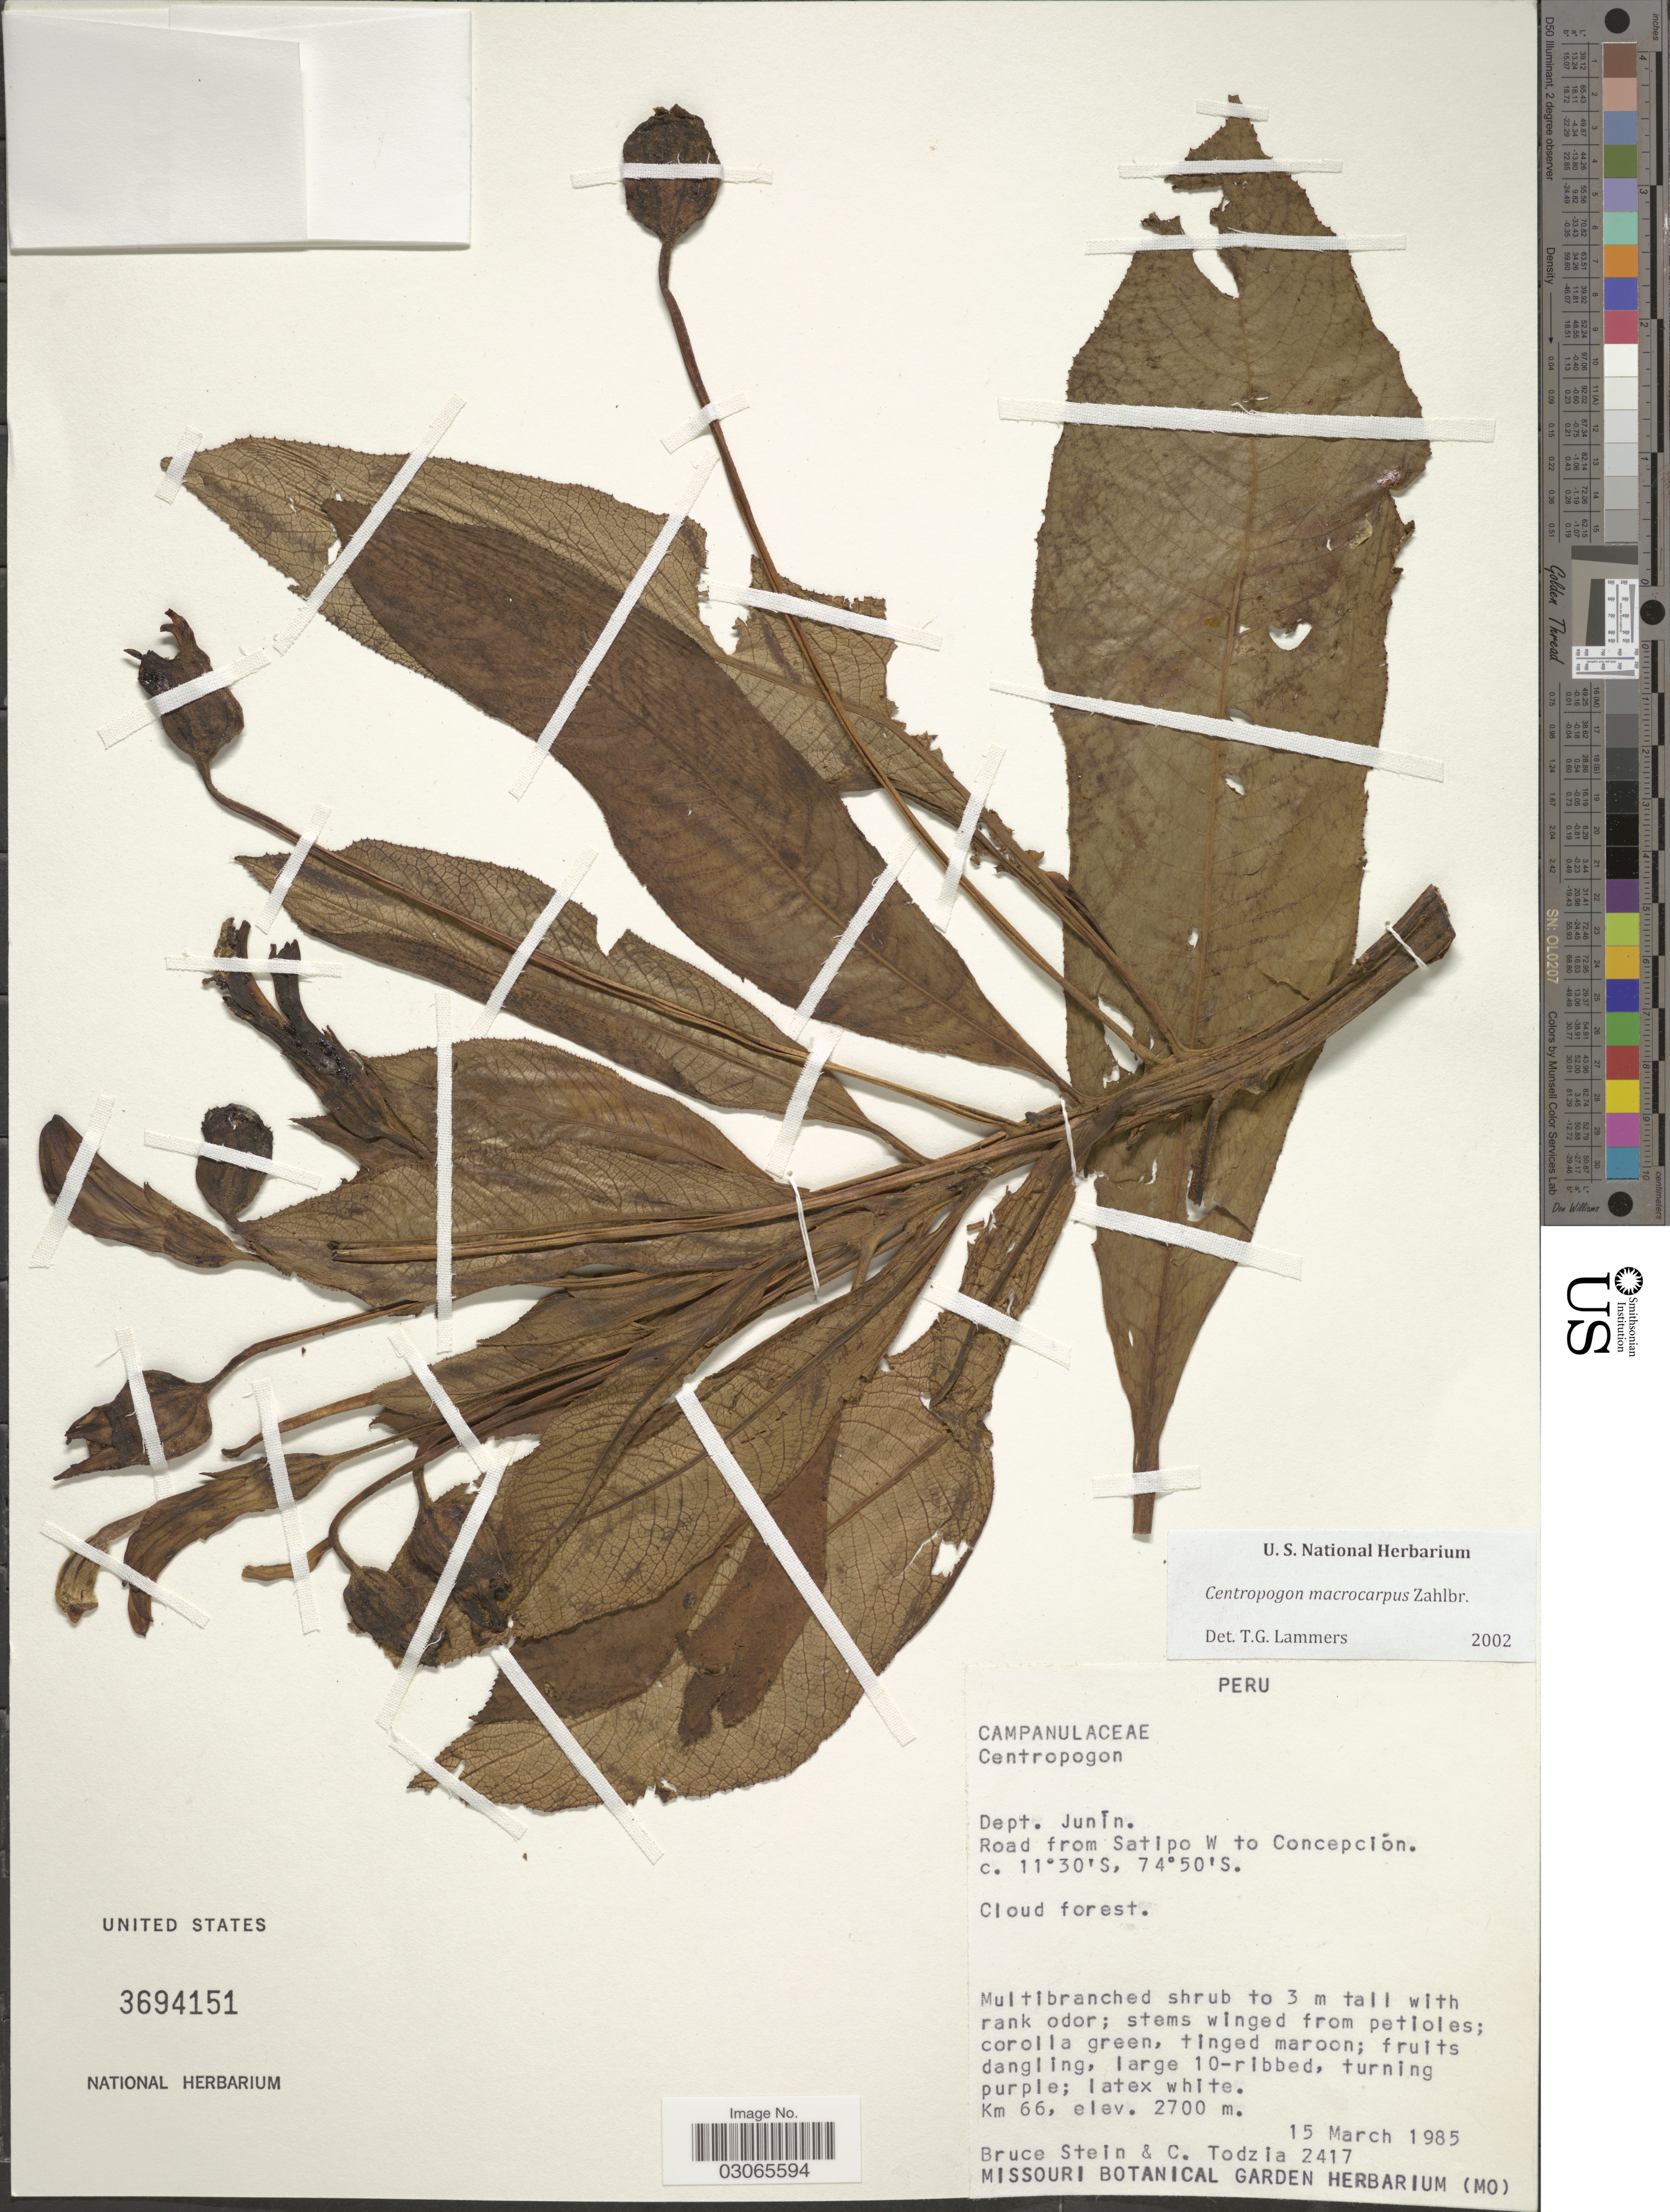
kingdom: Plantae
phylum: Tracheophyta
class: Magnoliopsida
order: Asterales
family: Campanulaceae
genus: Centropogon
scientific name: Centropogon macrocarpus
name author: Zahlbr.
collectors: B. A. Stein & C. A. Todzia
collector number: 2417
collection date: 1985-03-15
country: Peru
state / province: Junín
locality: Dept. Junín. Road from Satipo W to Concepción.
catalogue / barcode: US 3694151